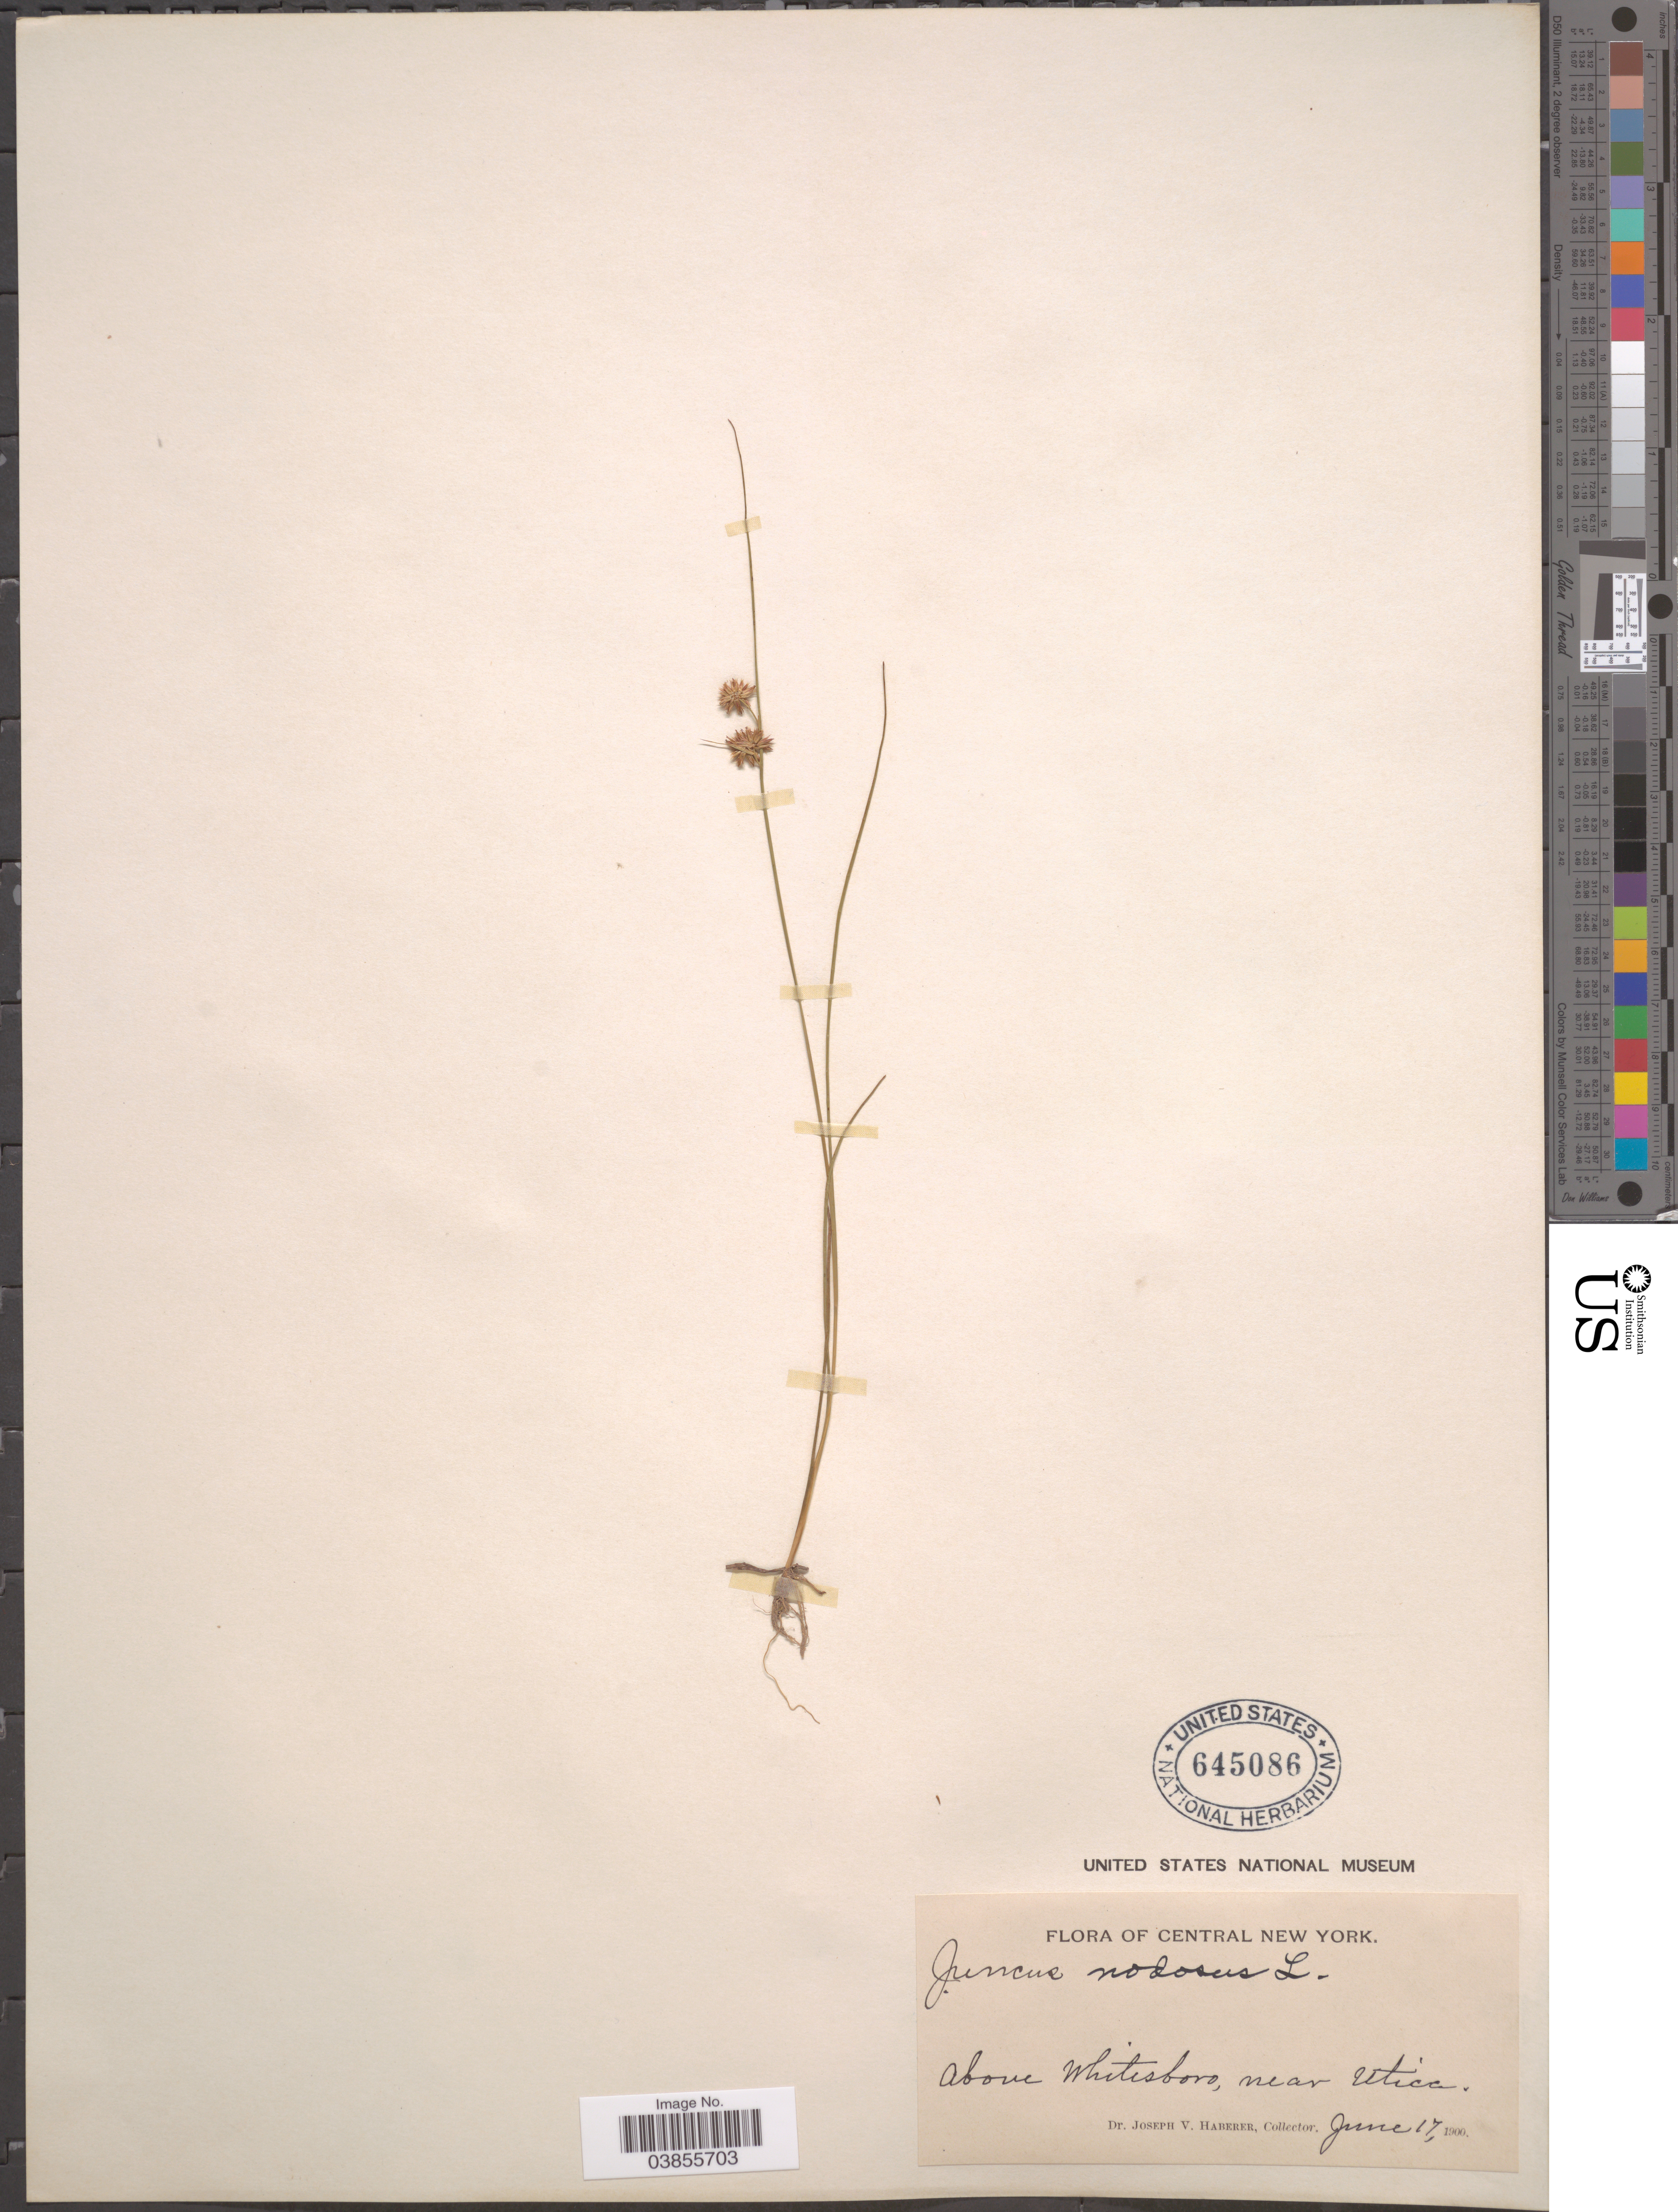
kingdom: Plantae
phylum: Tracheophyta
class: Liliopsida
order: Poales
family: Juncaceae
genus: Juncus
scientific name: Juncus nodosus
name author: L.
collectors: J. V. Haberer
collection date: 1900-06-17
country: United States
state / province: New York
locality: Central New York. Above Whitesboro, near Utica.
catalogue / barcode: US 645086